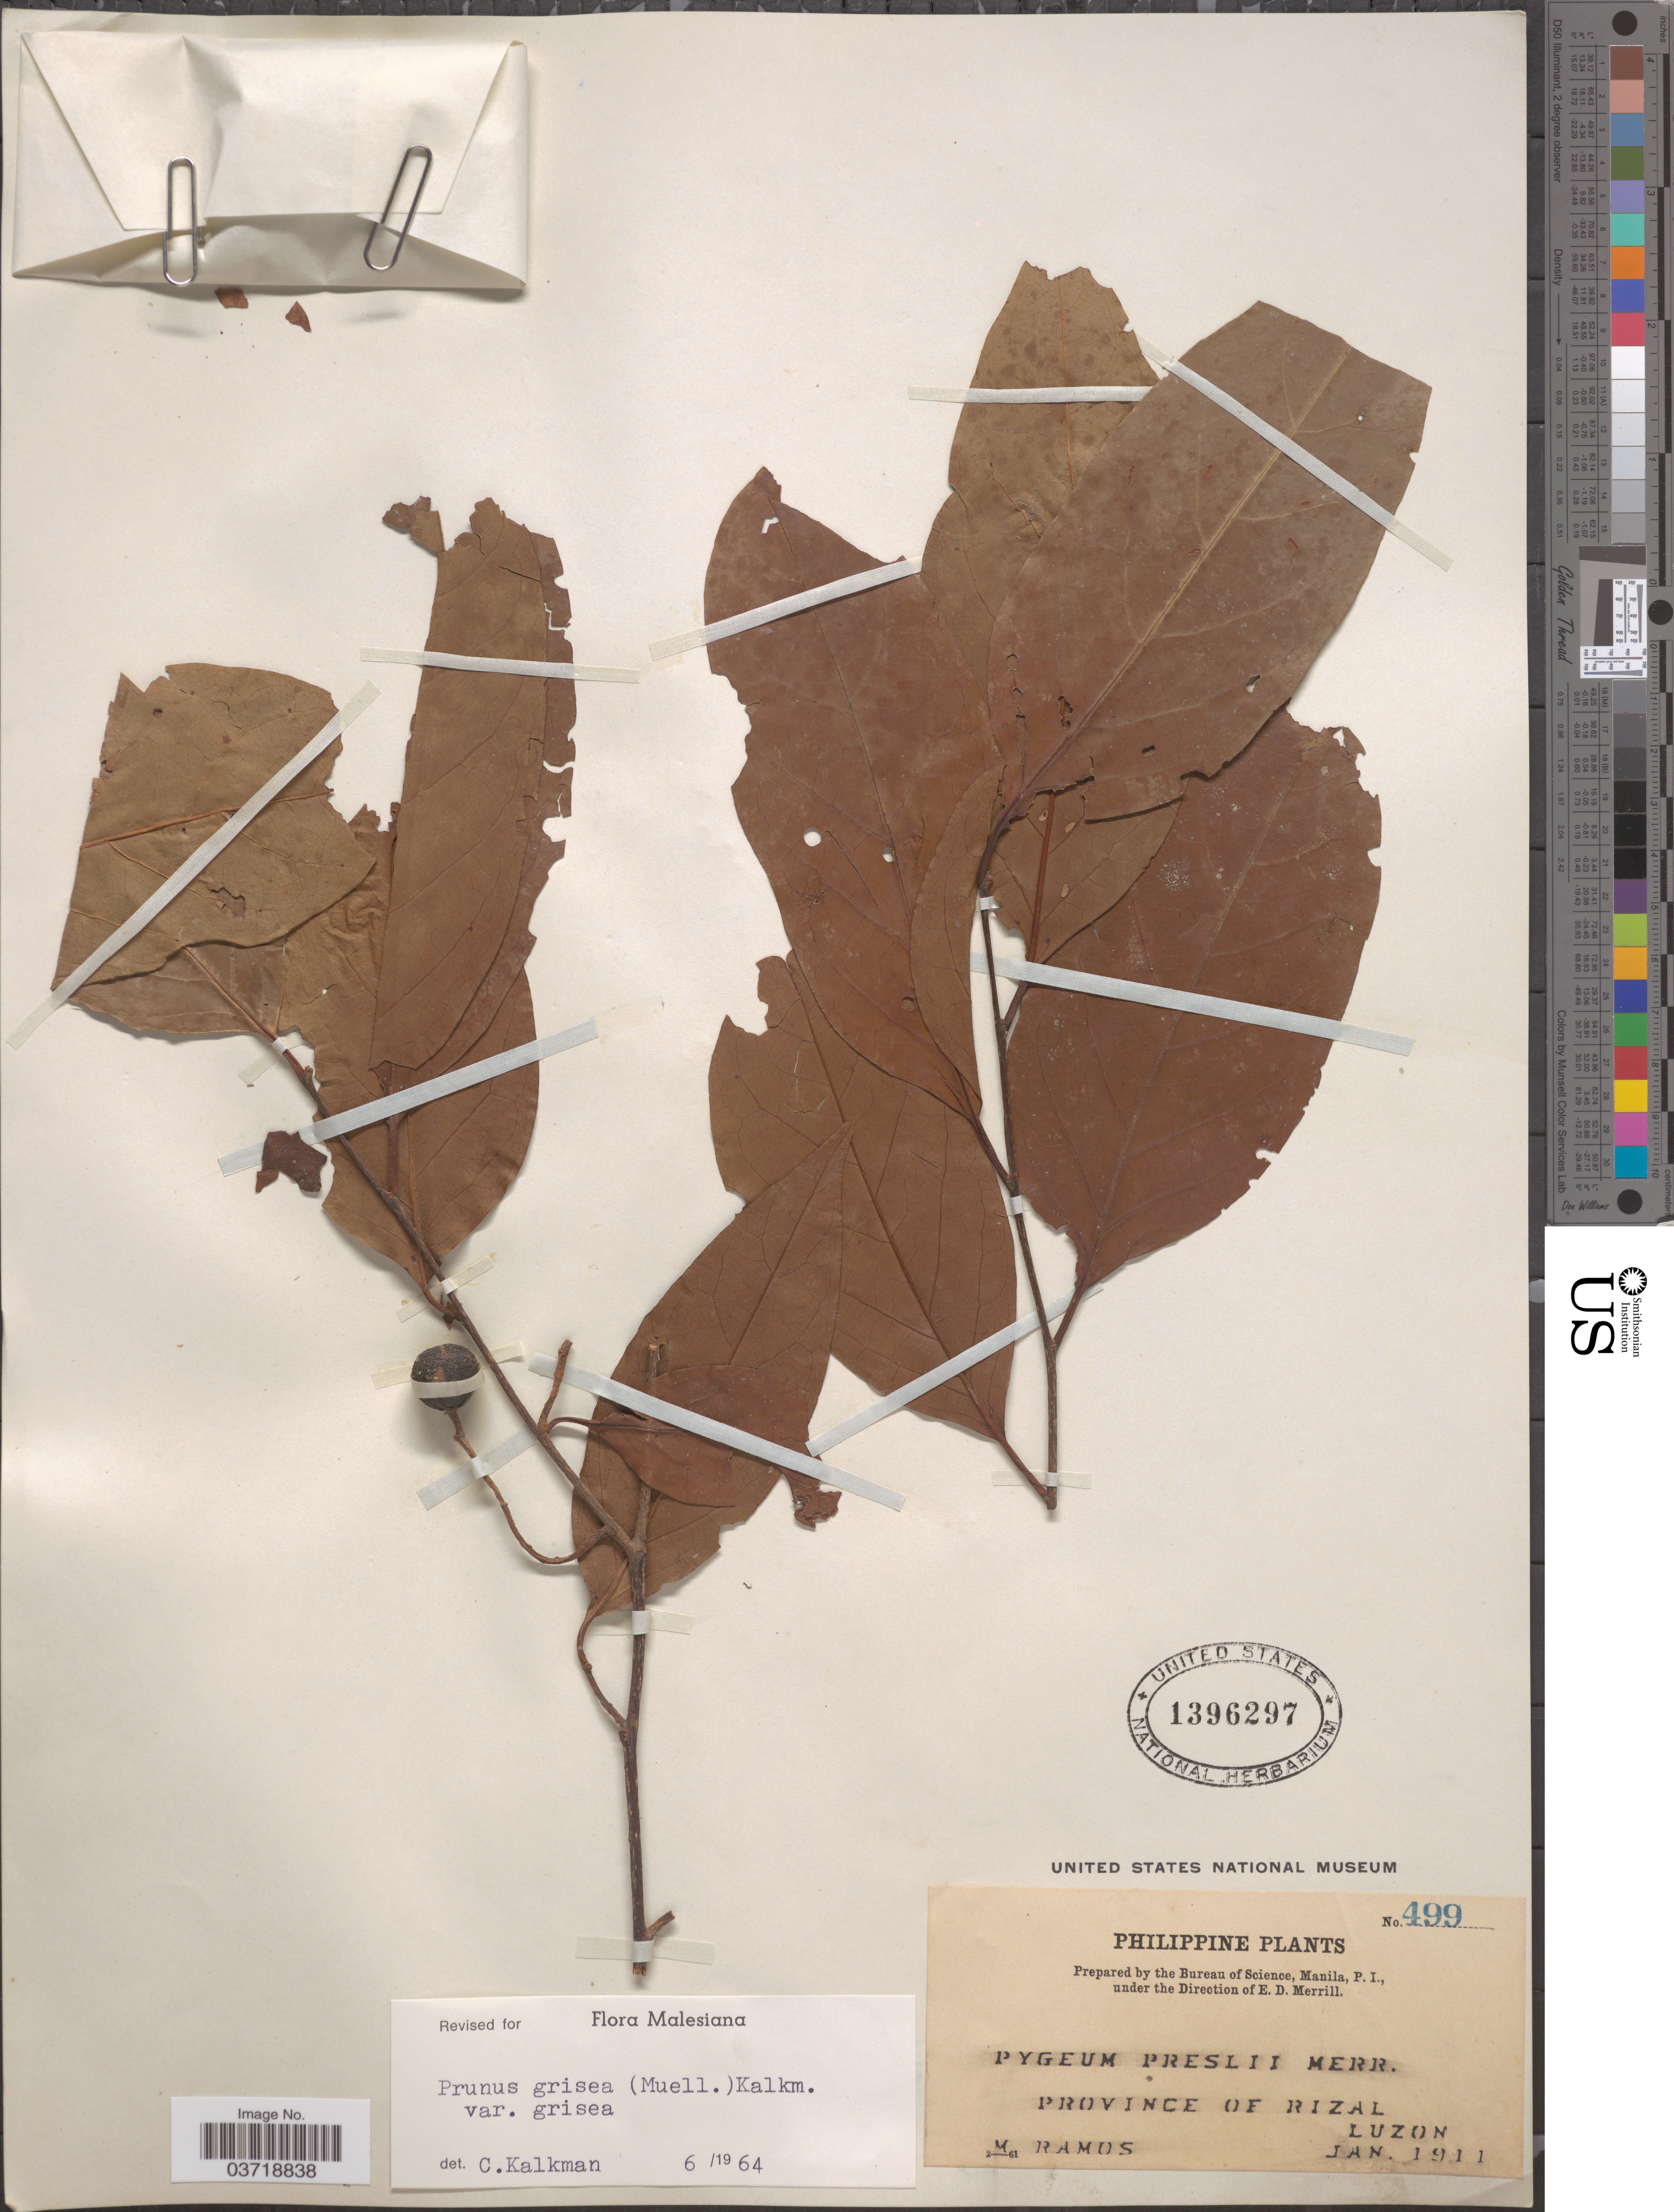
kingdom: Plantae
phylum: Tracheophyta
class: Magnoliopsida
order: Rosales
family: Rosaceae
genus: Prunus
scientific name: Prunus grisea var. grisea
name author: (Blume ex K. Müller) Kalkman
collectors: M. Ramos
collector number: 499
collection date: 1911-01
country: Philippines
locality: Province of Rizal. Luzon.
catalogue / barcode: US 1396297